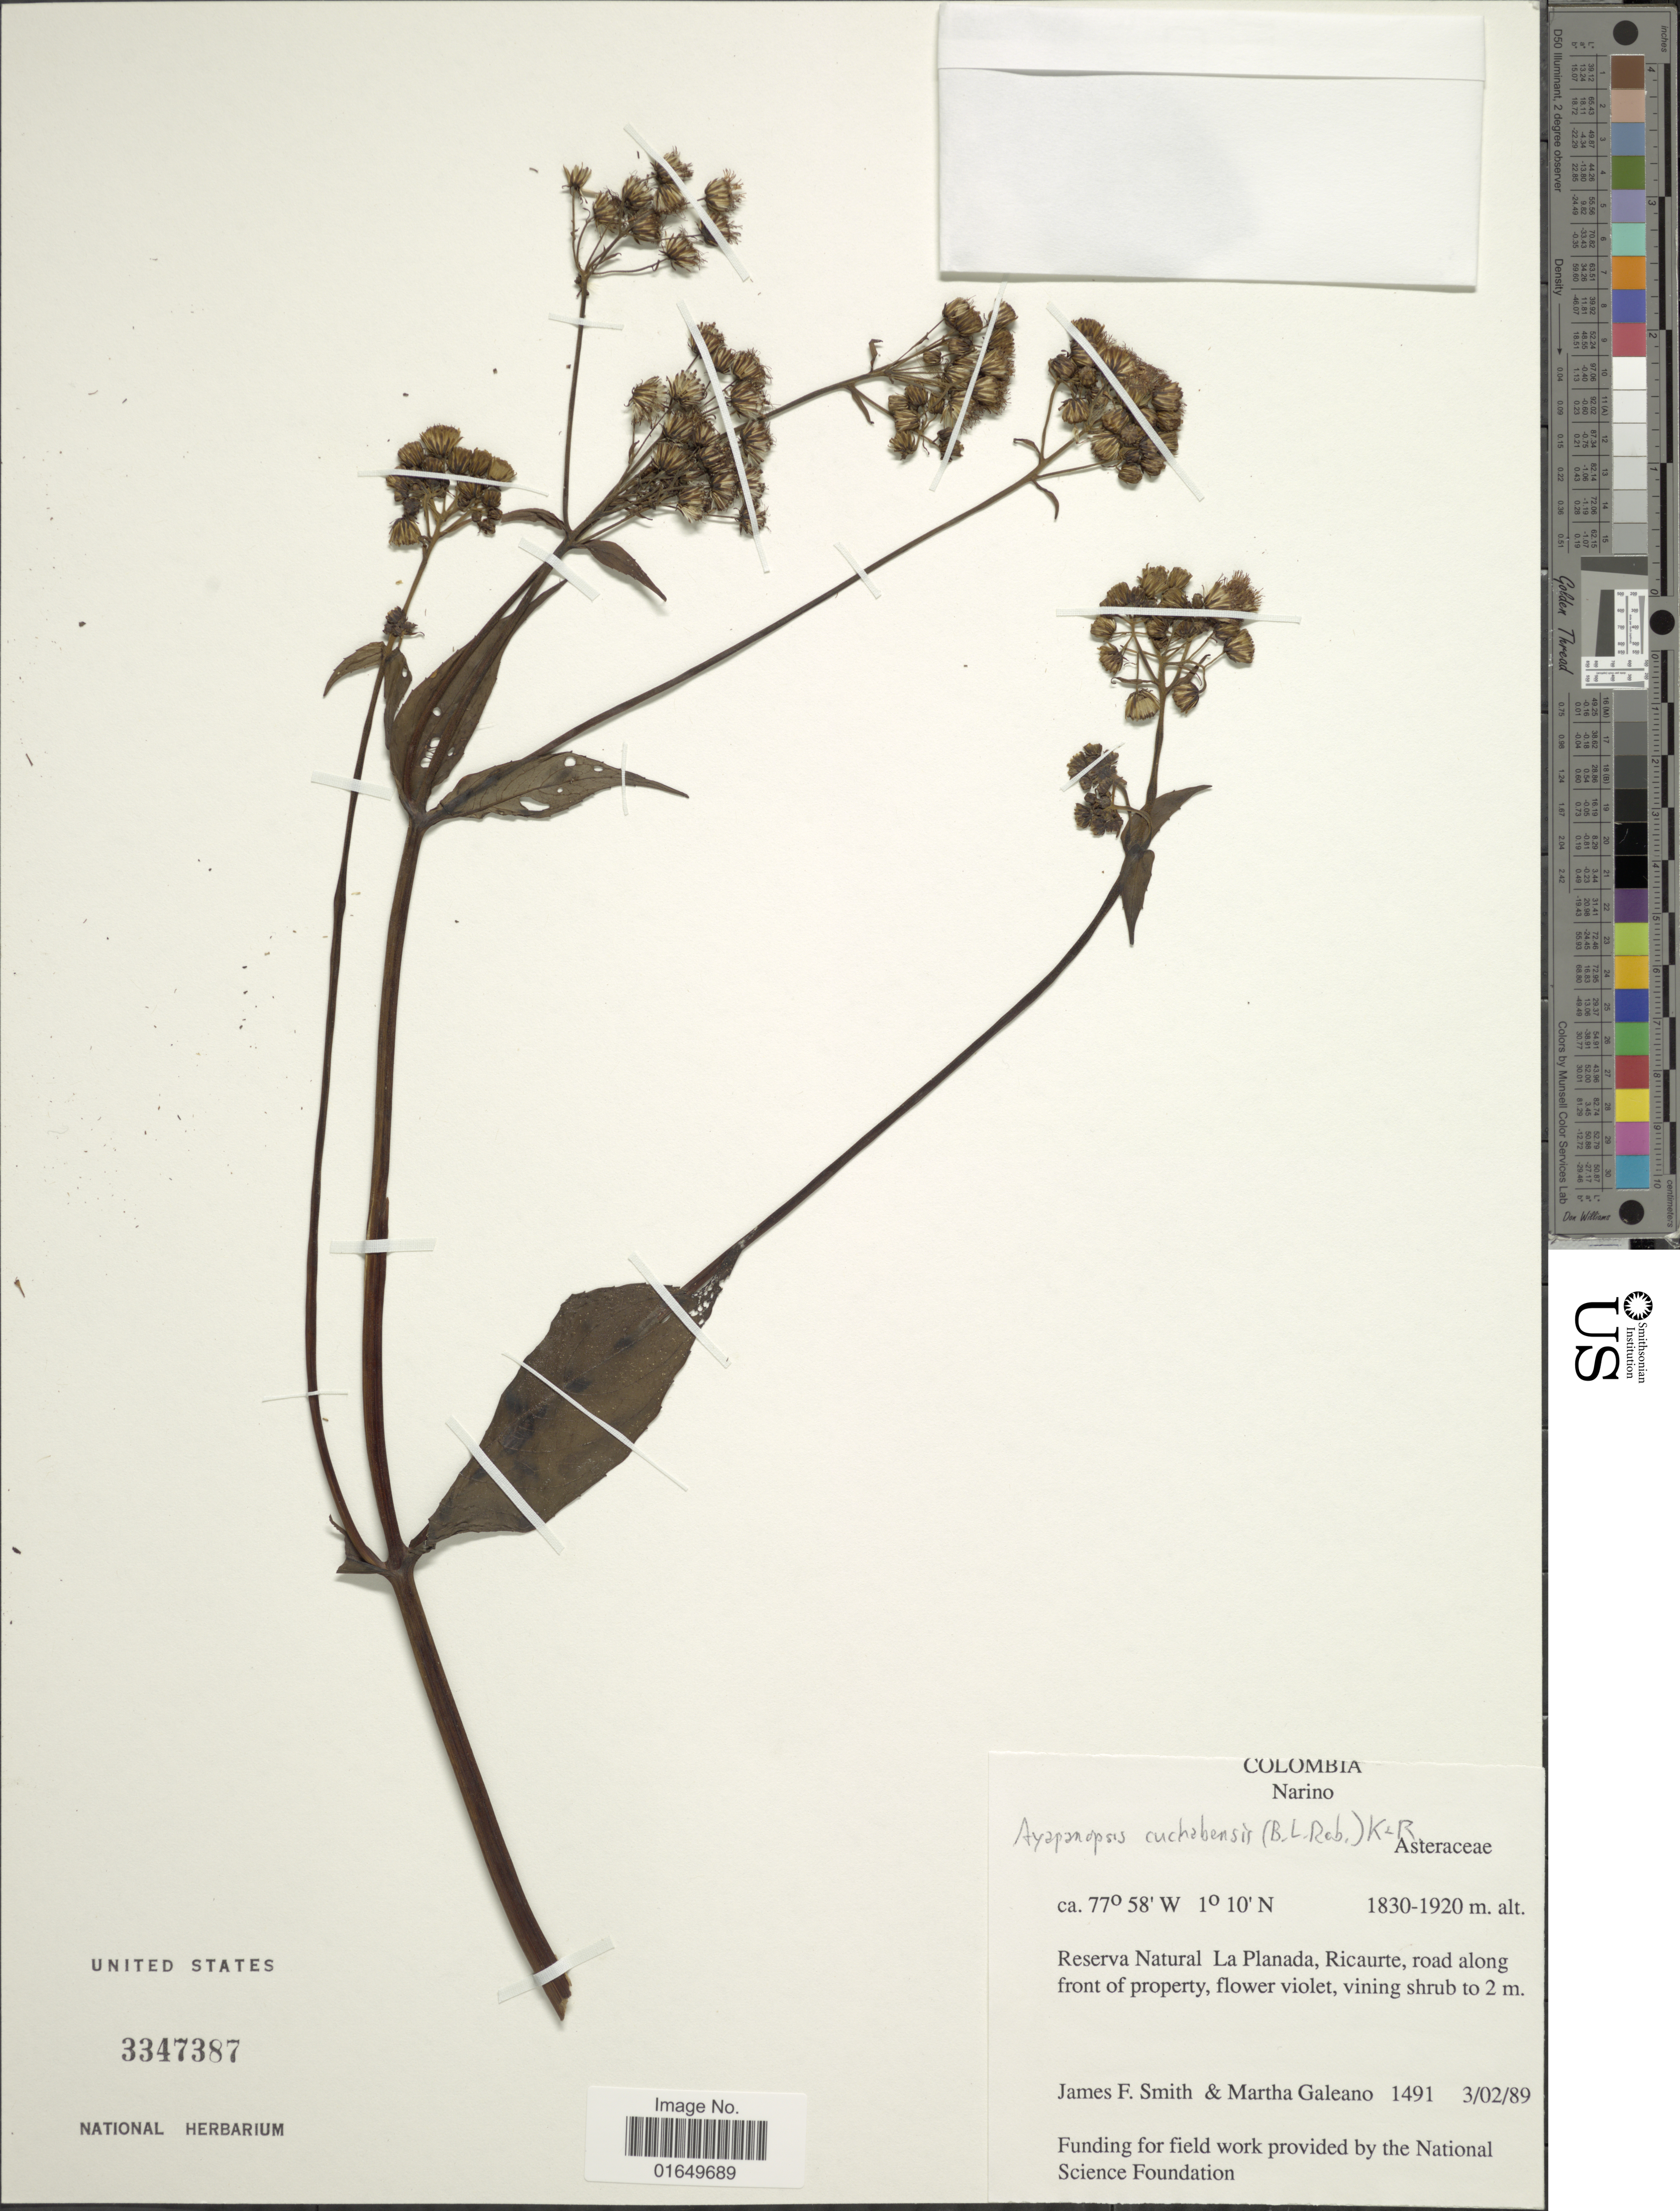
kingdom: Plantae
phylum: Tracheophyta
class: Magnoliopsida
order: Asterales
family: Asteraceae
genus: Ayapanopsis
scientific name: Ayapanopsis cuchabensis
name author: (B.L. Rob.) R.M. King & H. Rob.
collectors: J. F. Smith & M. Galeano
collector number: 1491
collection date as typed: Transcribed d/m/y: 3/2/89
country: Colombia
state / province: Nariño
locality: Reserva Natural La Planada, Ricaurte, road along front of property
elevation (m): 1830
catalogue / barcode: US 3347387